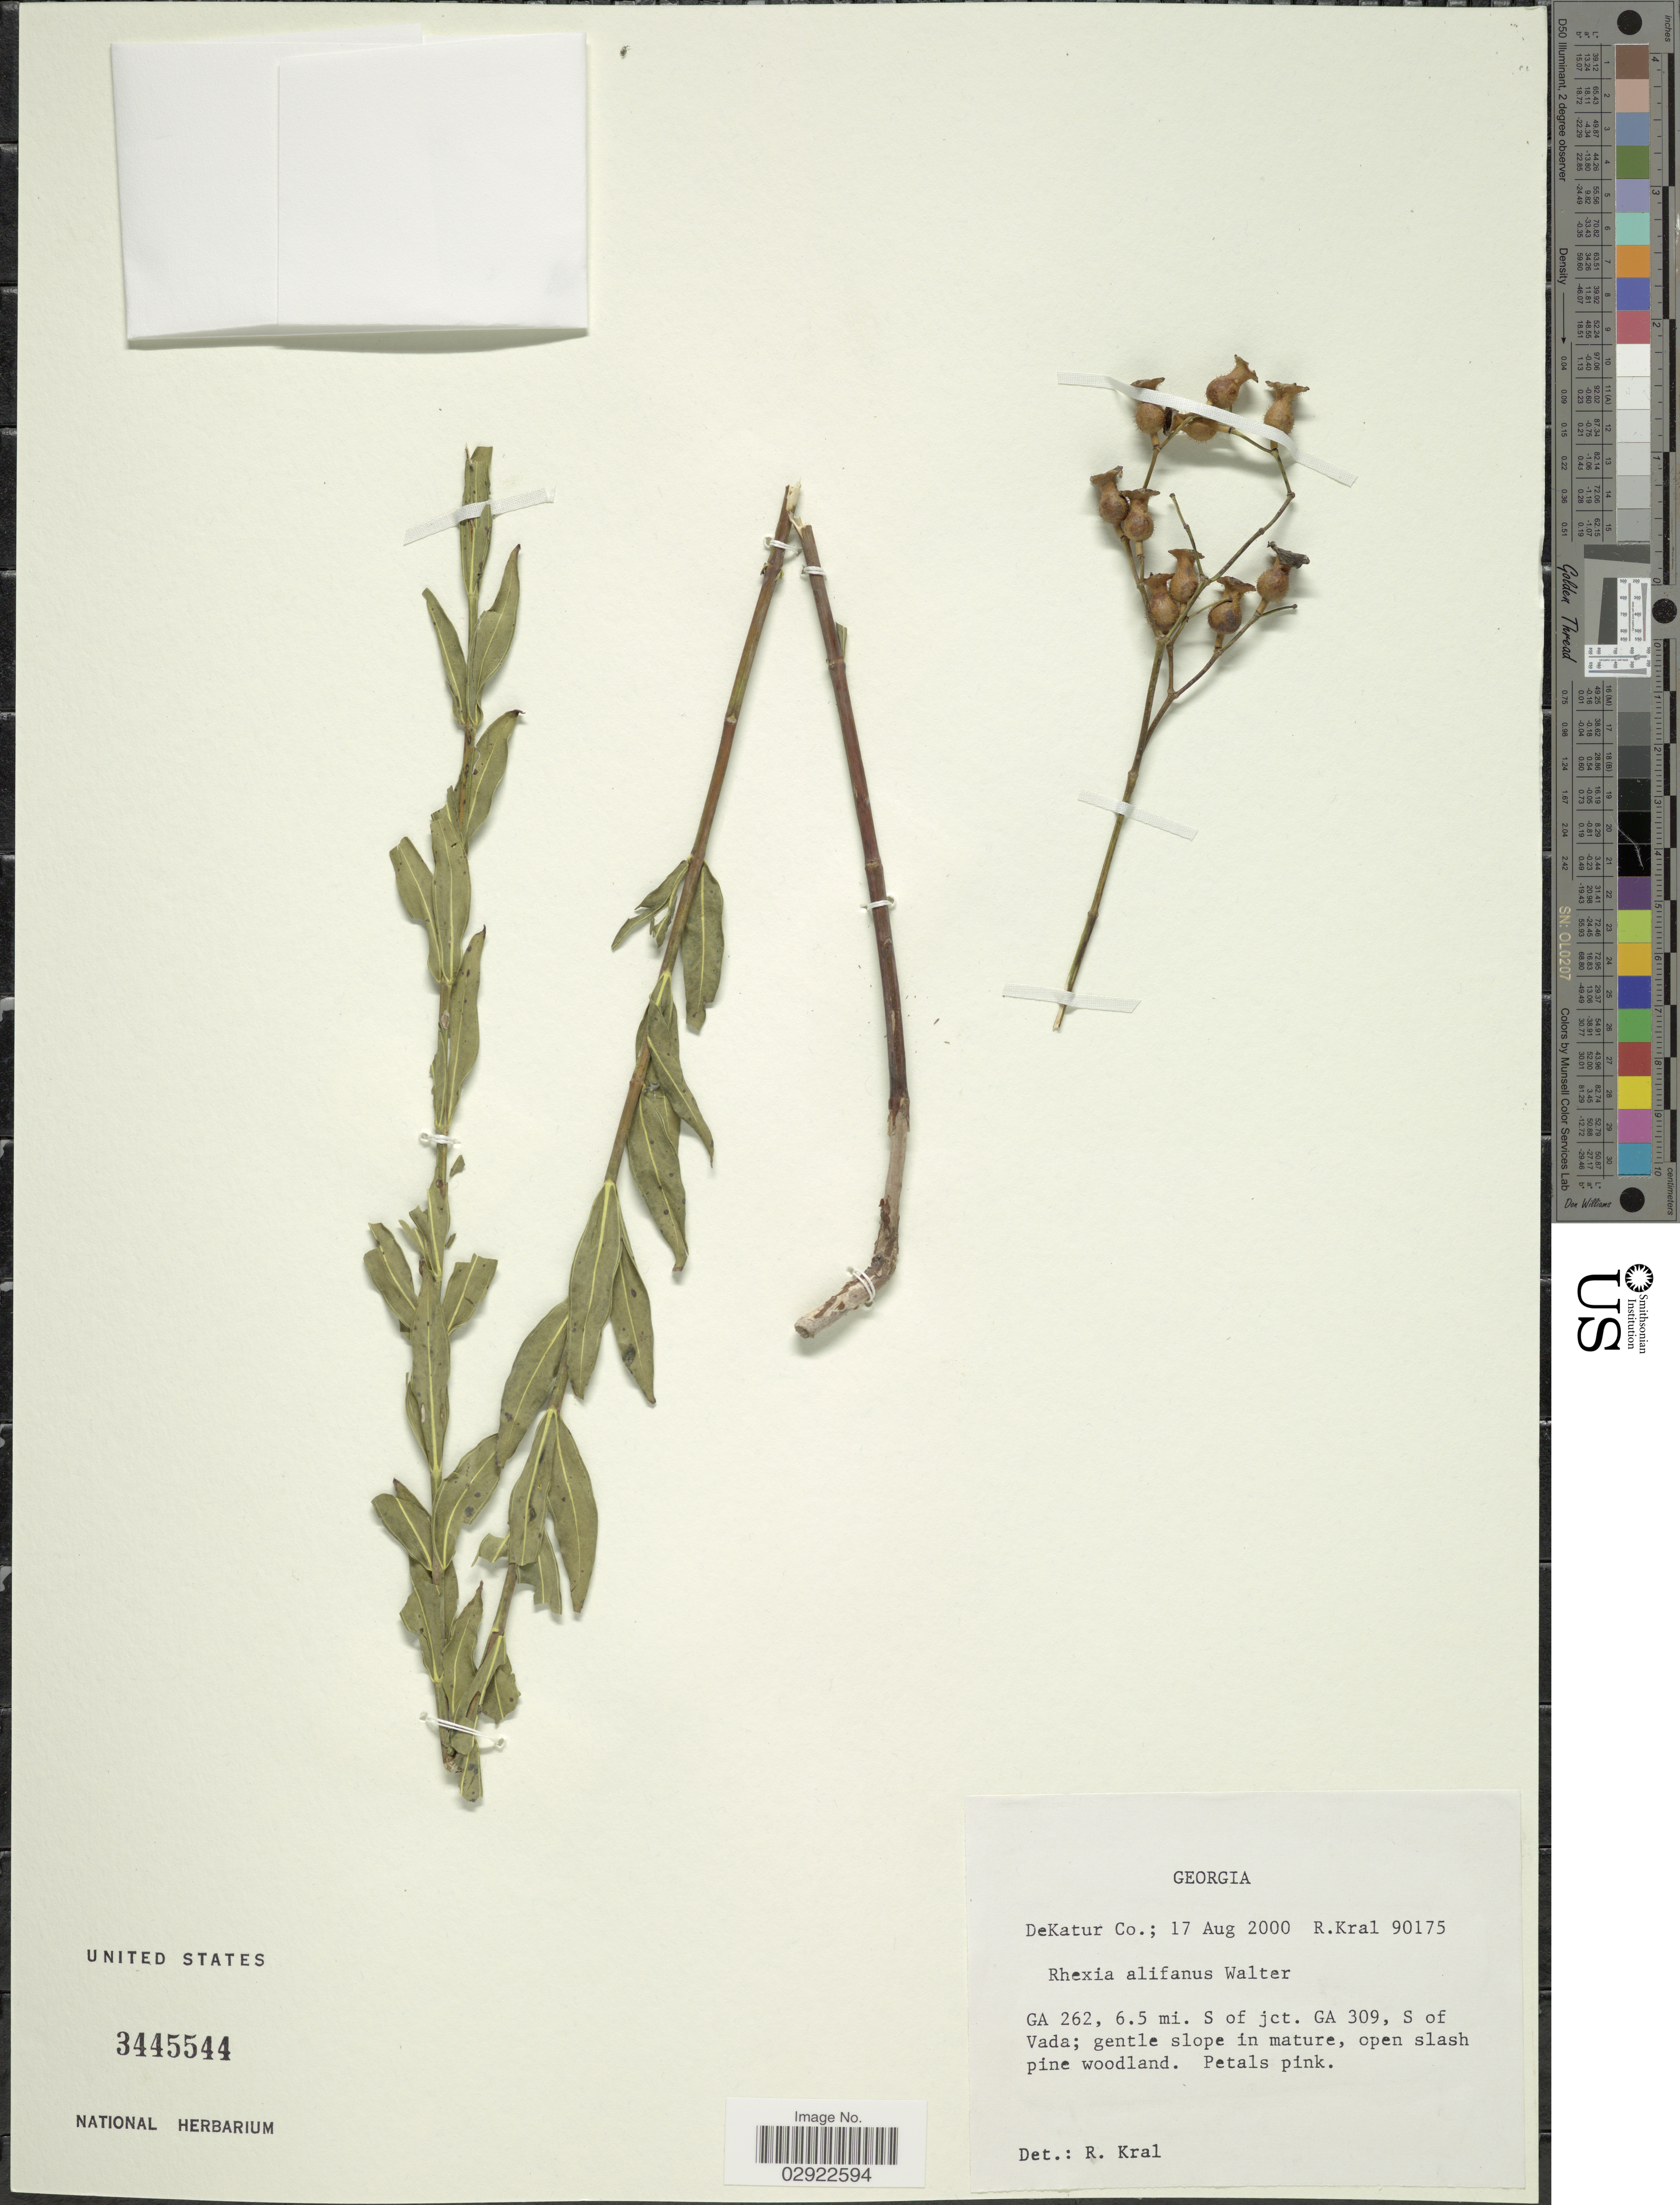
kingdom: Plantae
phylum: Tracheophyta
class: Magnoliopsida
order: Myrtales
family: Melastomataceae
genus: Rhexia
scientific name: Rhexia alifanus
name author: Walter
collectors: R. Kral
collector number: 90175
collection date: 2000-08-17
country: United States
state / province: Georgia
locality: DeKatur Co., GA 262, 6.5 mi. S of jct. GA 309, S of Vada.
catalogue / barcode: US 3445544